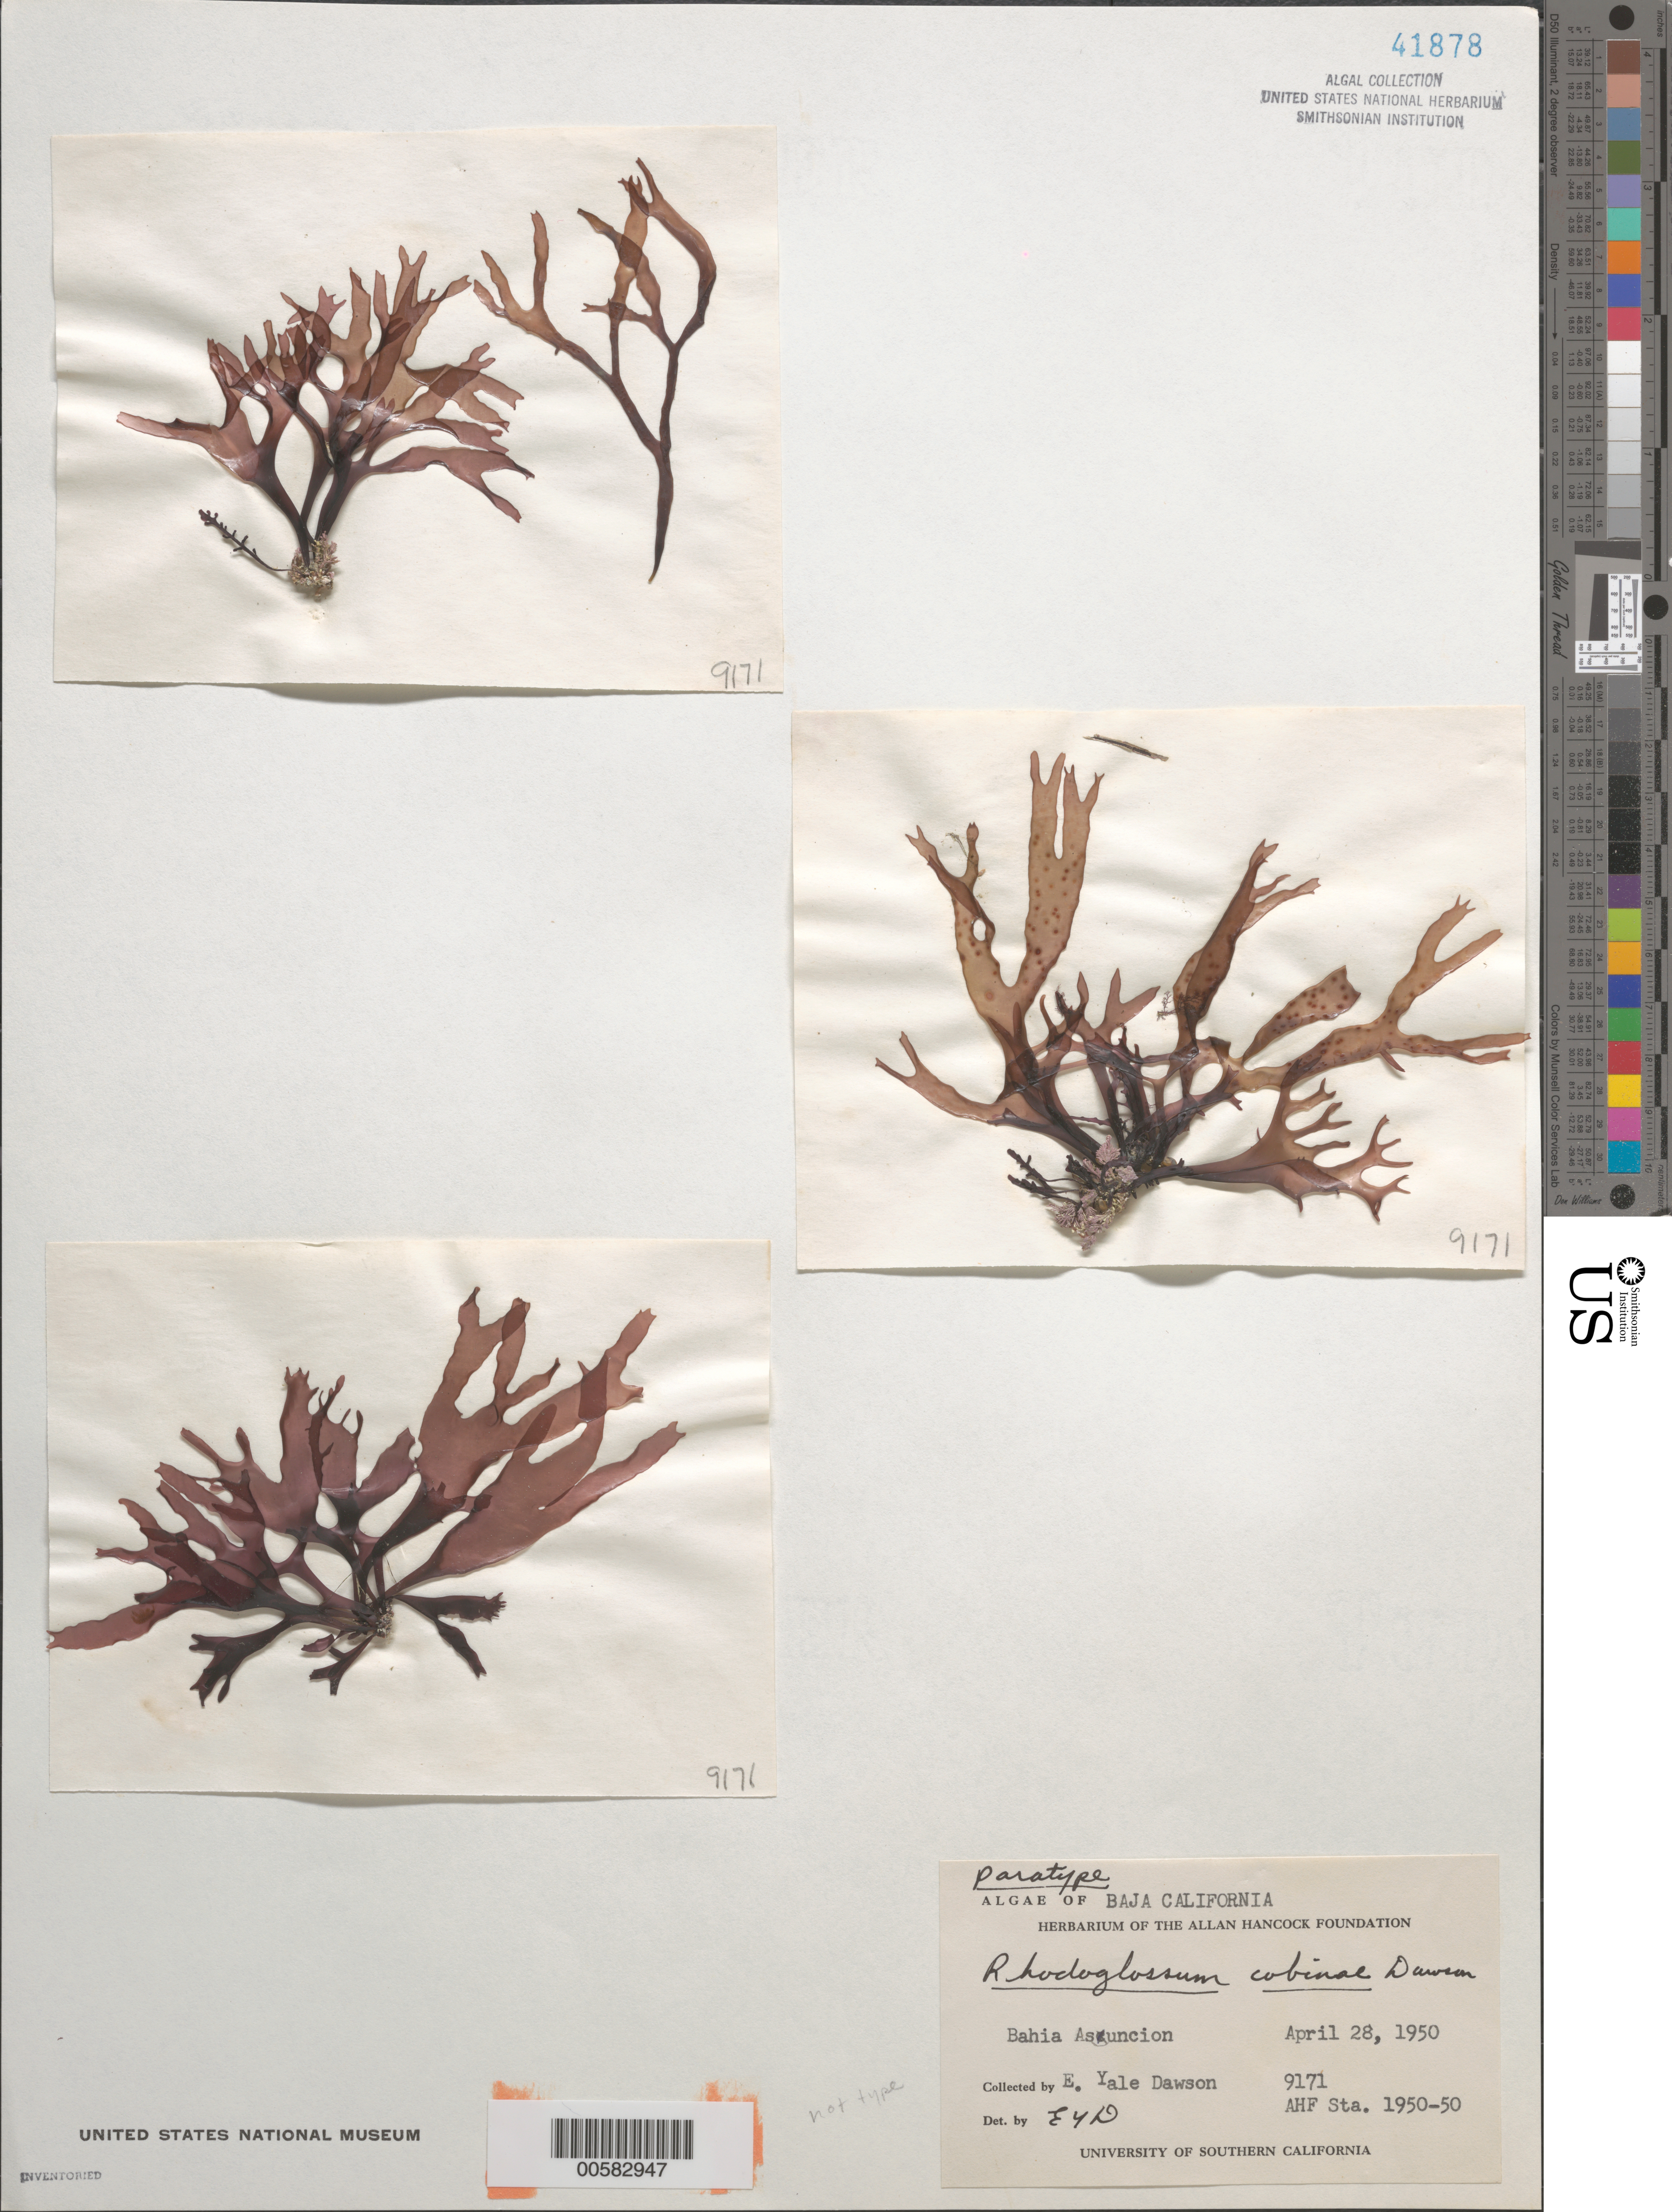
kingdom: Plantae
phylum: Rhodophyta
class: Florideophyceae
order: Gigartinales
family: Gigartinaceae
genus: Mazzaella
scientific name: Mazzaella cobinae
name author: (E.Y. Dawson) Fredericq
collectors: E. Y. Dawson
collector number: EYD 9171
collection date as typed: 28 Apr 1950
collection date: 1950-04-28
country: Mexico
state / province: Baja California Sur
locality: Bahia Asuncion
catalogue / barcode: US 41878